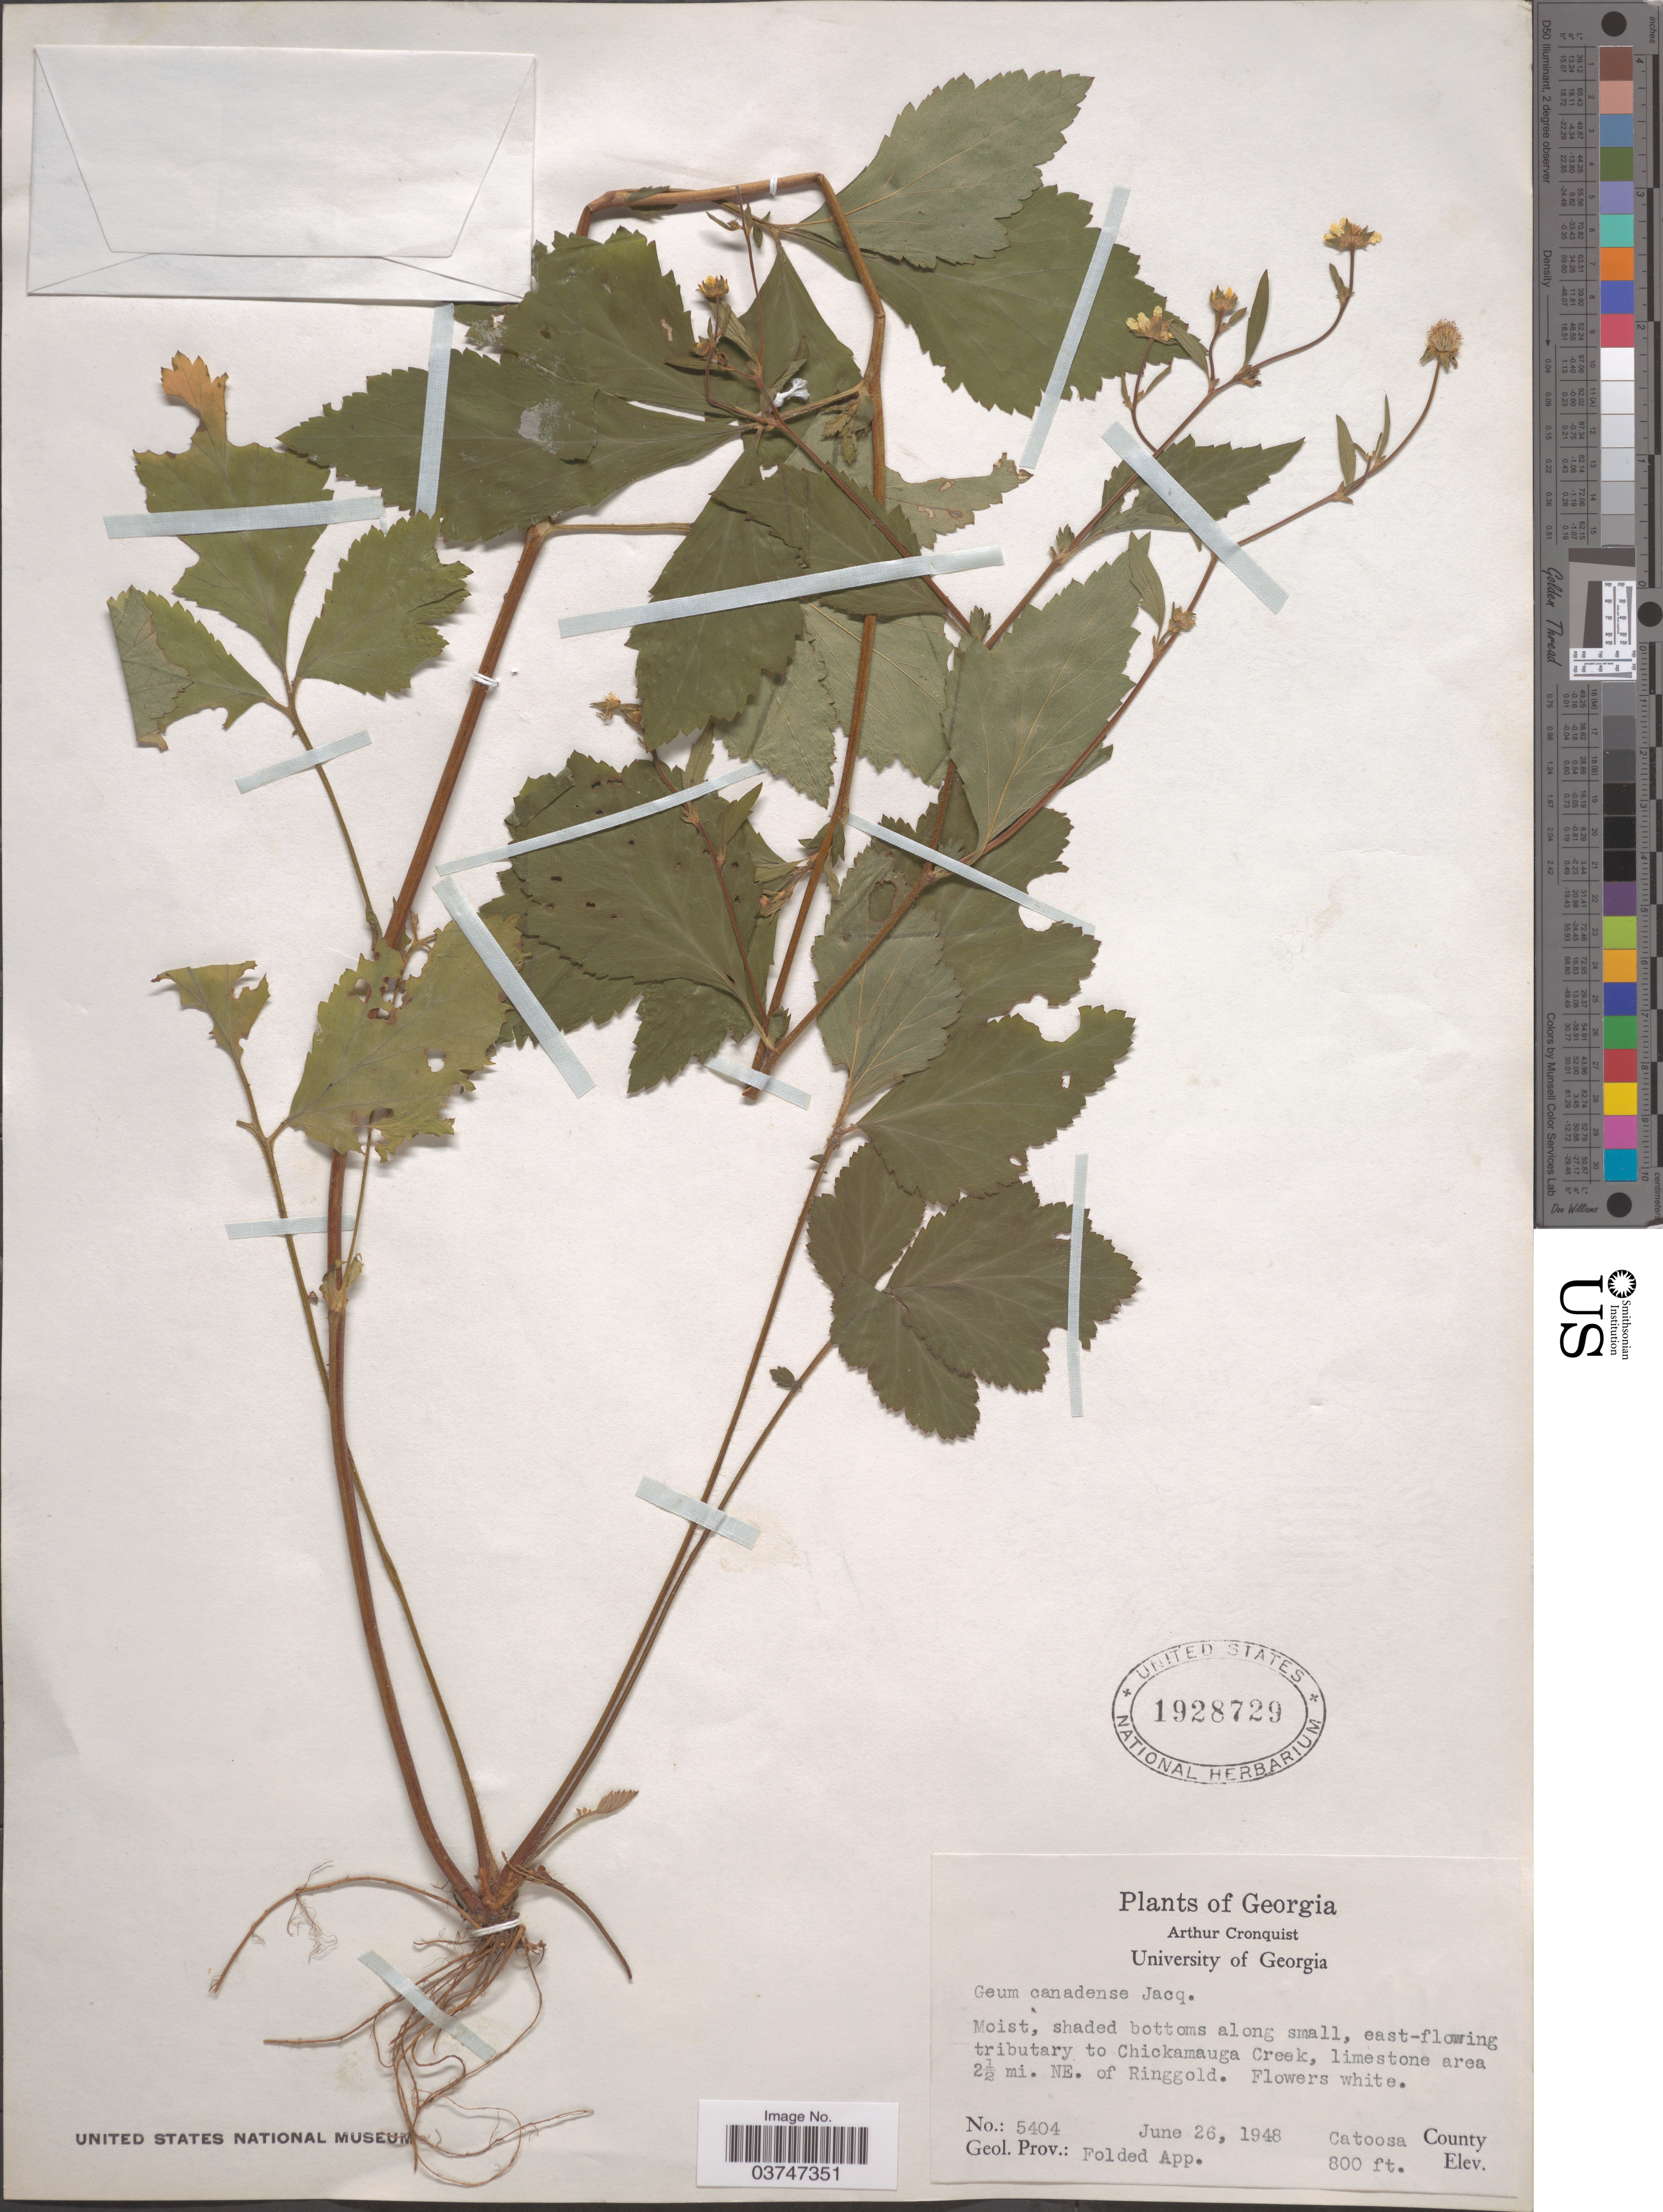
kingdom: Plantae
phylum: Tracheophyta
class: Magnoliopsida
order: Rosales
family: Rosaceae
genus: Geum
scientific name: Geum canadense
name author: Jacq.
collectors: A. J. Cronquist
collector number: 5404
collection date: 1948-06-26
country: United States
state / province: Georgia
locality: East-flowing tributary to Chickamauga Creek, limestone area, 2½ mi. NE. of Ringgold. Catoosa County. Geol. Prov.: Folded App.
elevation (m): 244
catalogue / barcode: US 1928729